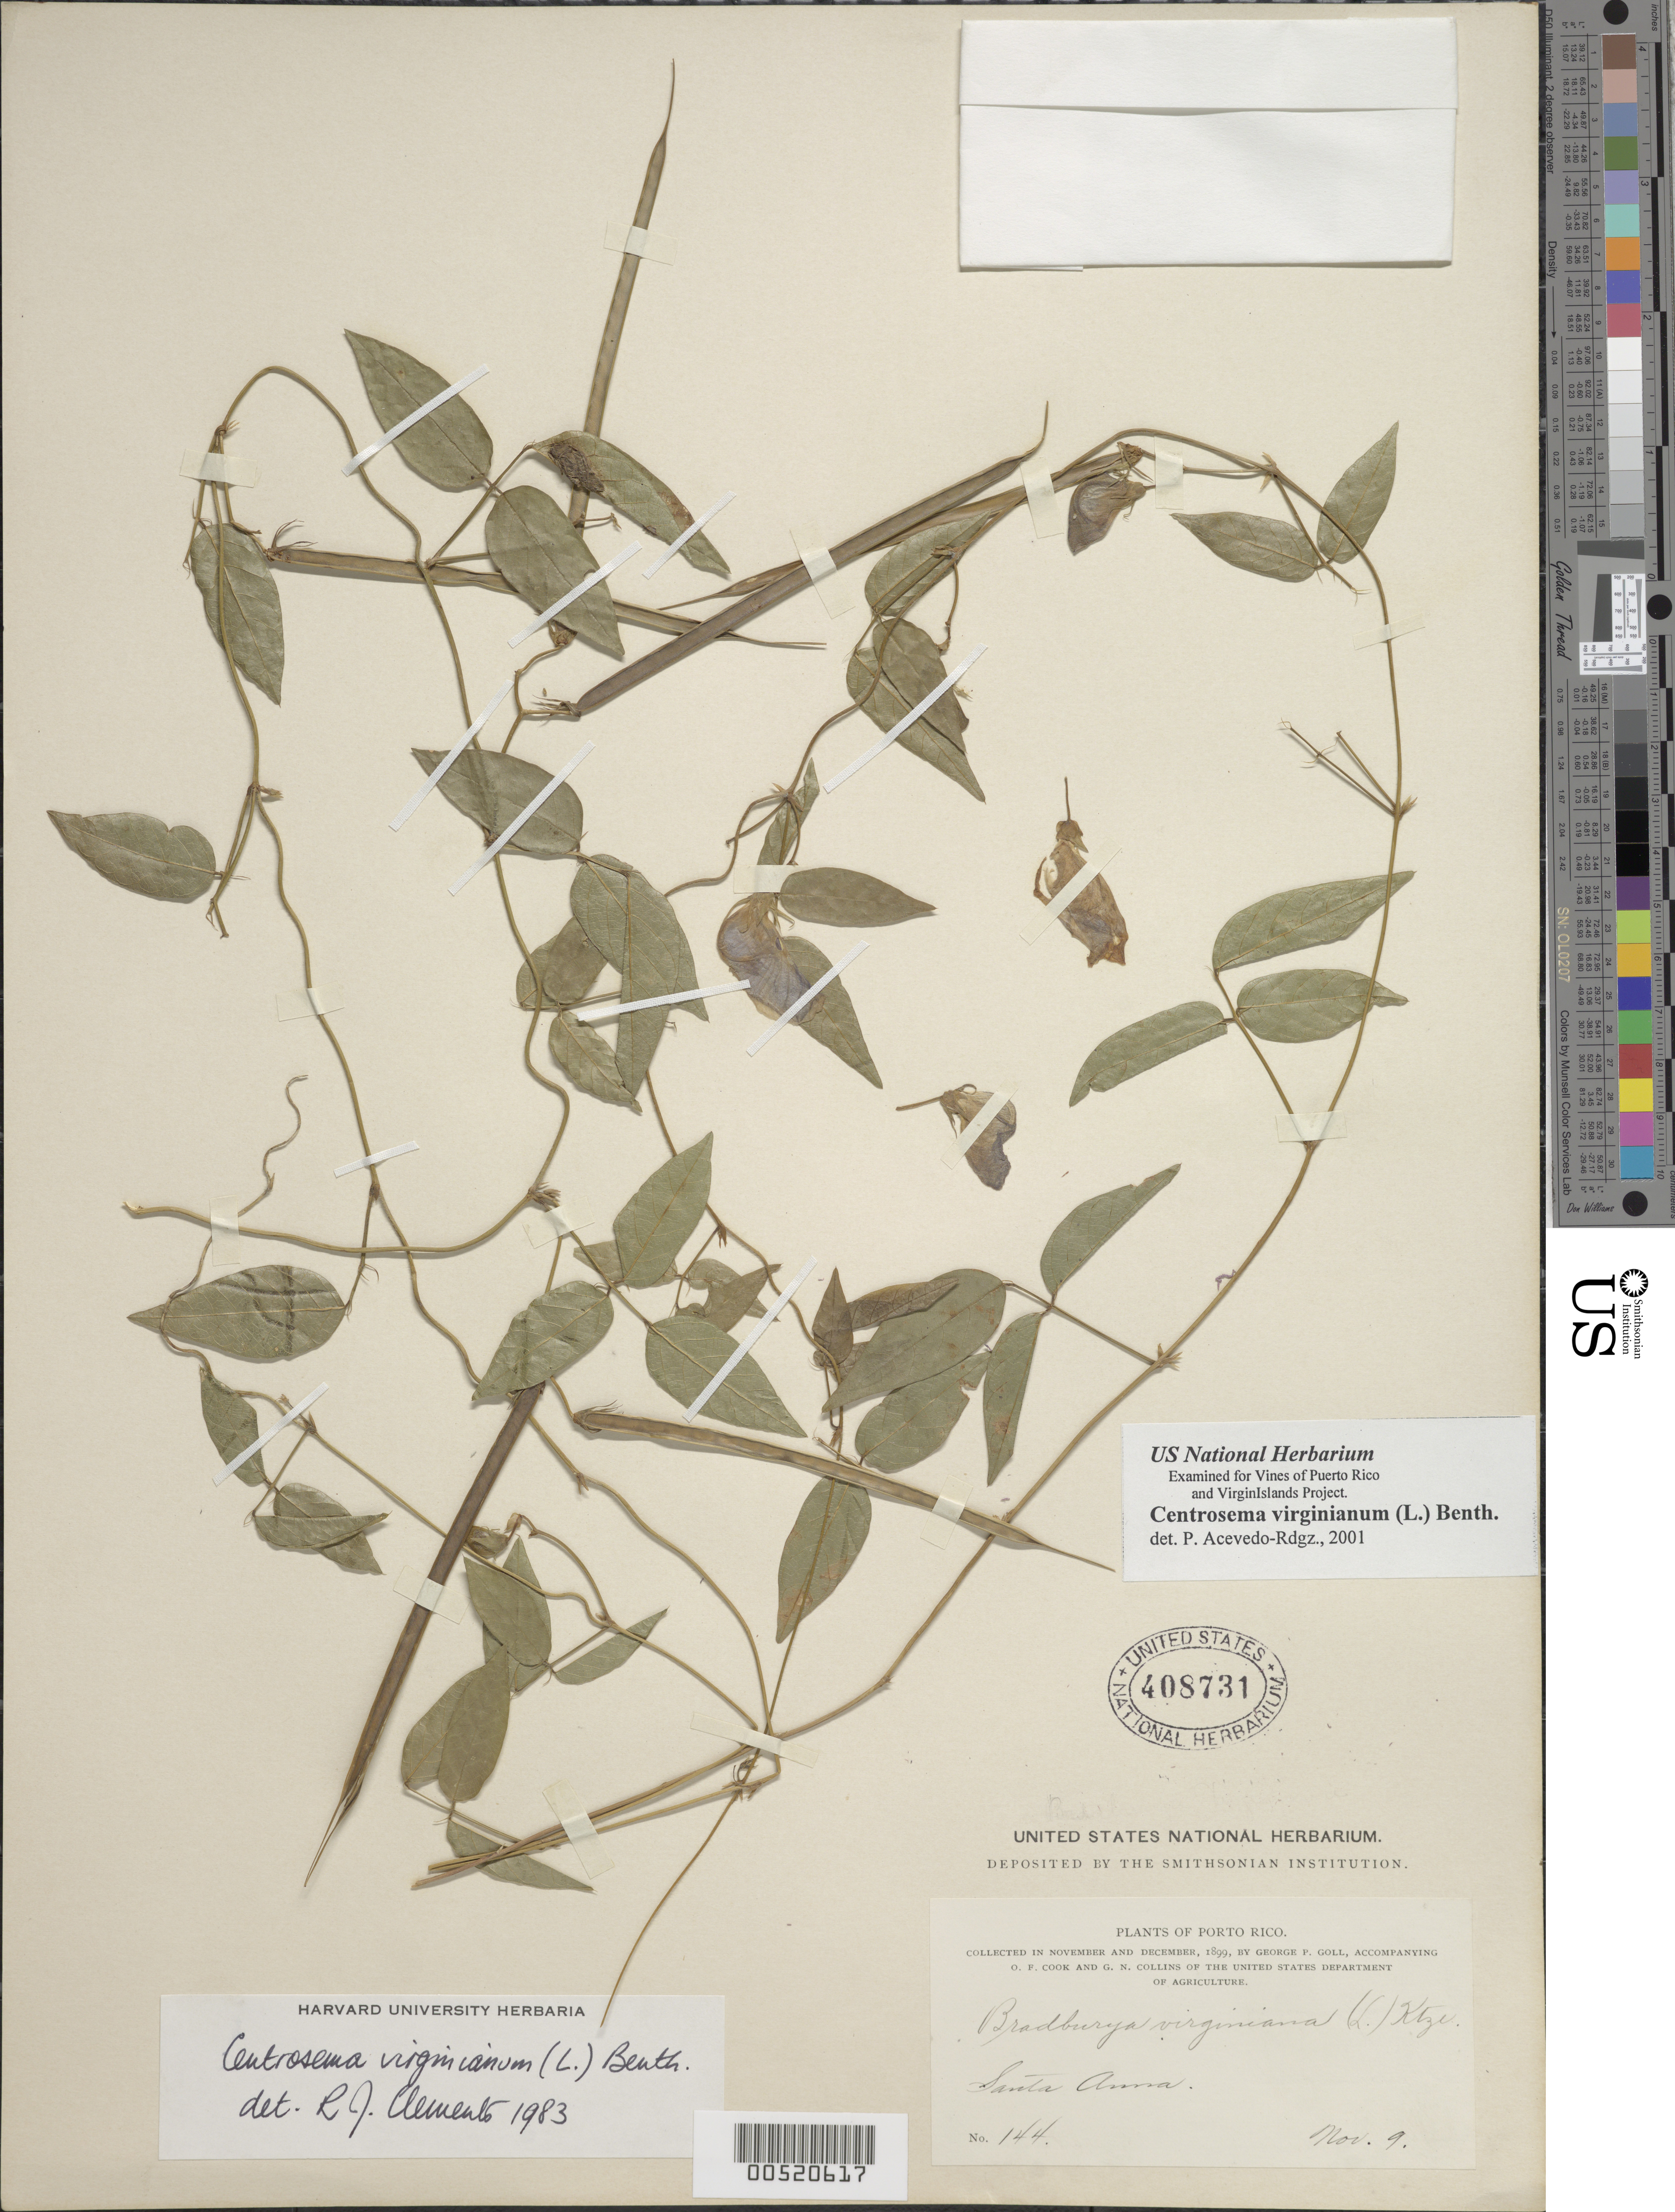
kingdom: Plantae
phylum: Tracheophyta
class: Magnoliopsida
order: Fabales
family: Fabaceae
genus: Centrosema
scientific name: Centrosema virginianum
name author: (L.) Benth.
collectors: G. Goll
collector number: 144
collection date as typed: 09 Nov 1899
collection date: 1899-11-09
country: Puerto Rico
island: Greater Antilles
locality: Santa Anna.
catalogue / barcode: US 408731